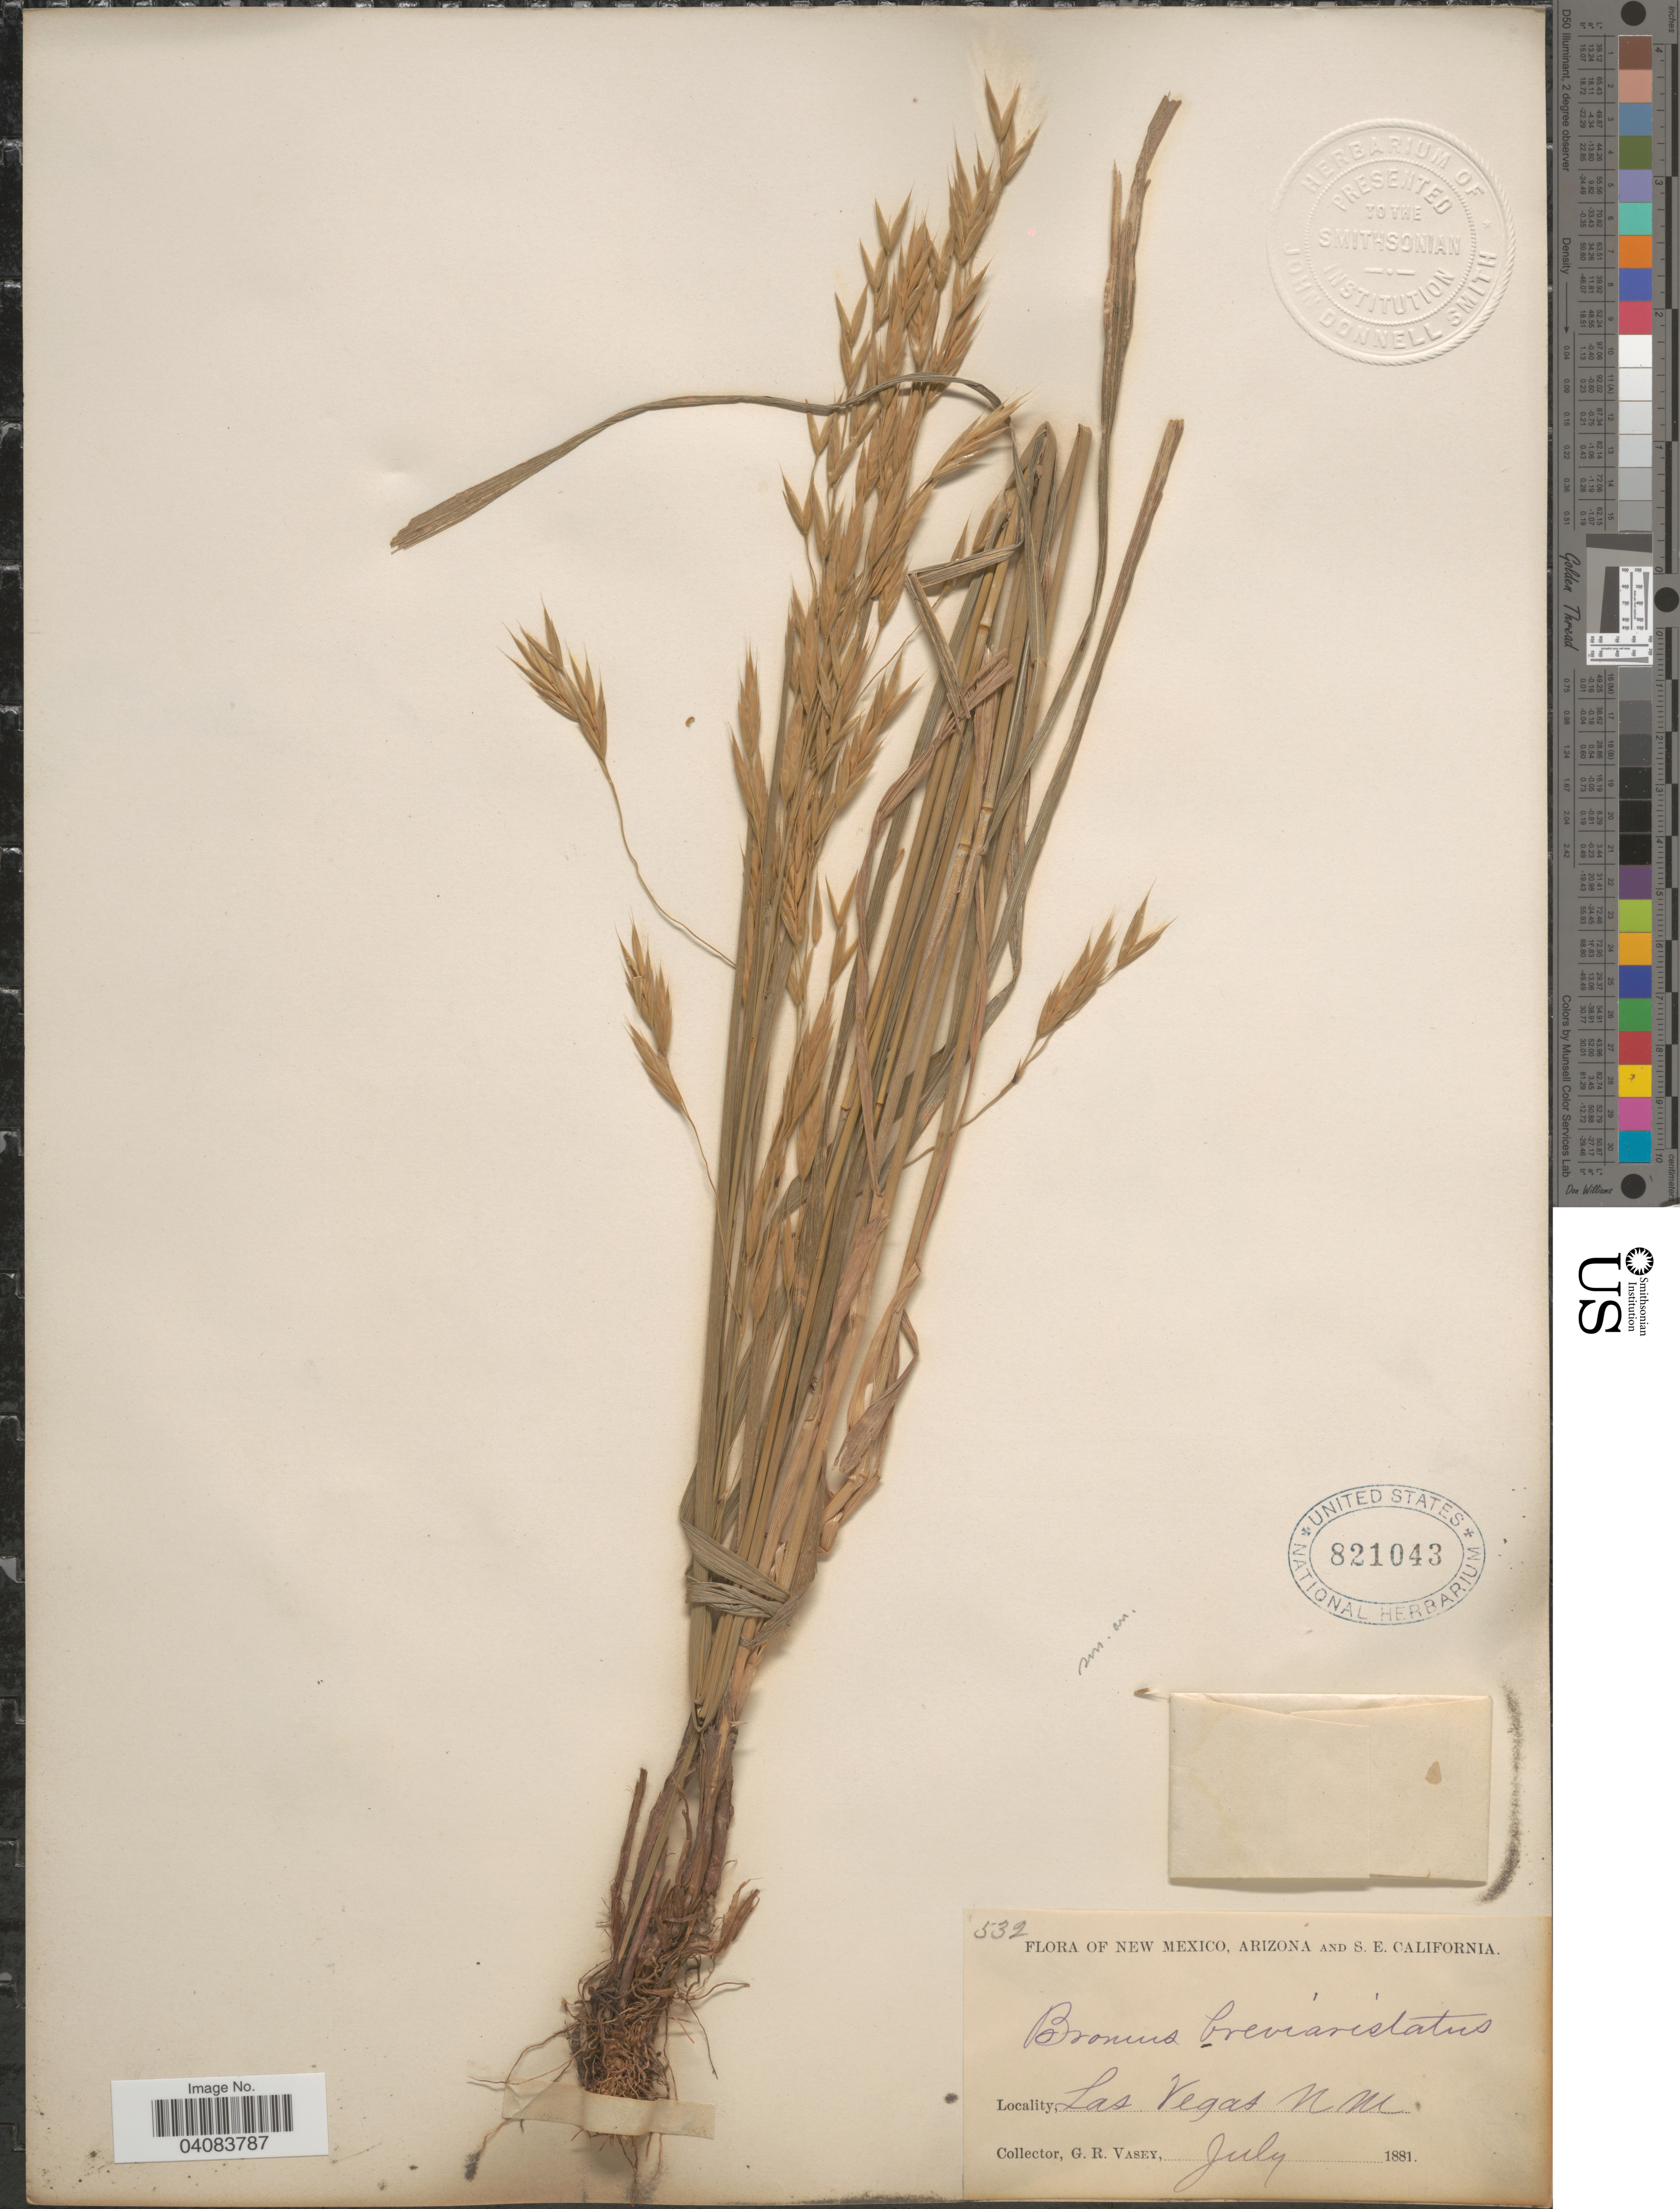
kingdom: Plantae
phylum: Tracheophyta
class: Liliopsida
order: Poales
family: Poaceae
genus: Bromus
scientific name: Bromus polyanthus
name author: Scribn. ex Shear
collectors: G. R. Vasey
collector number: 532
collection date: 1881-07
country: United States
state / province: New Mexico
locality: Las Vegas.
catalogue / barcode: US 821043